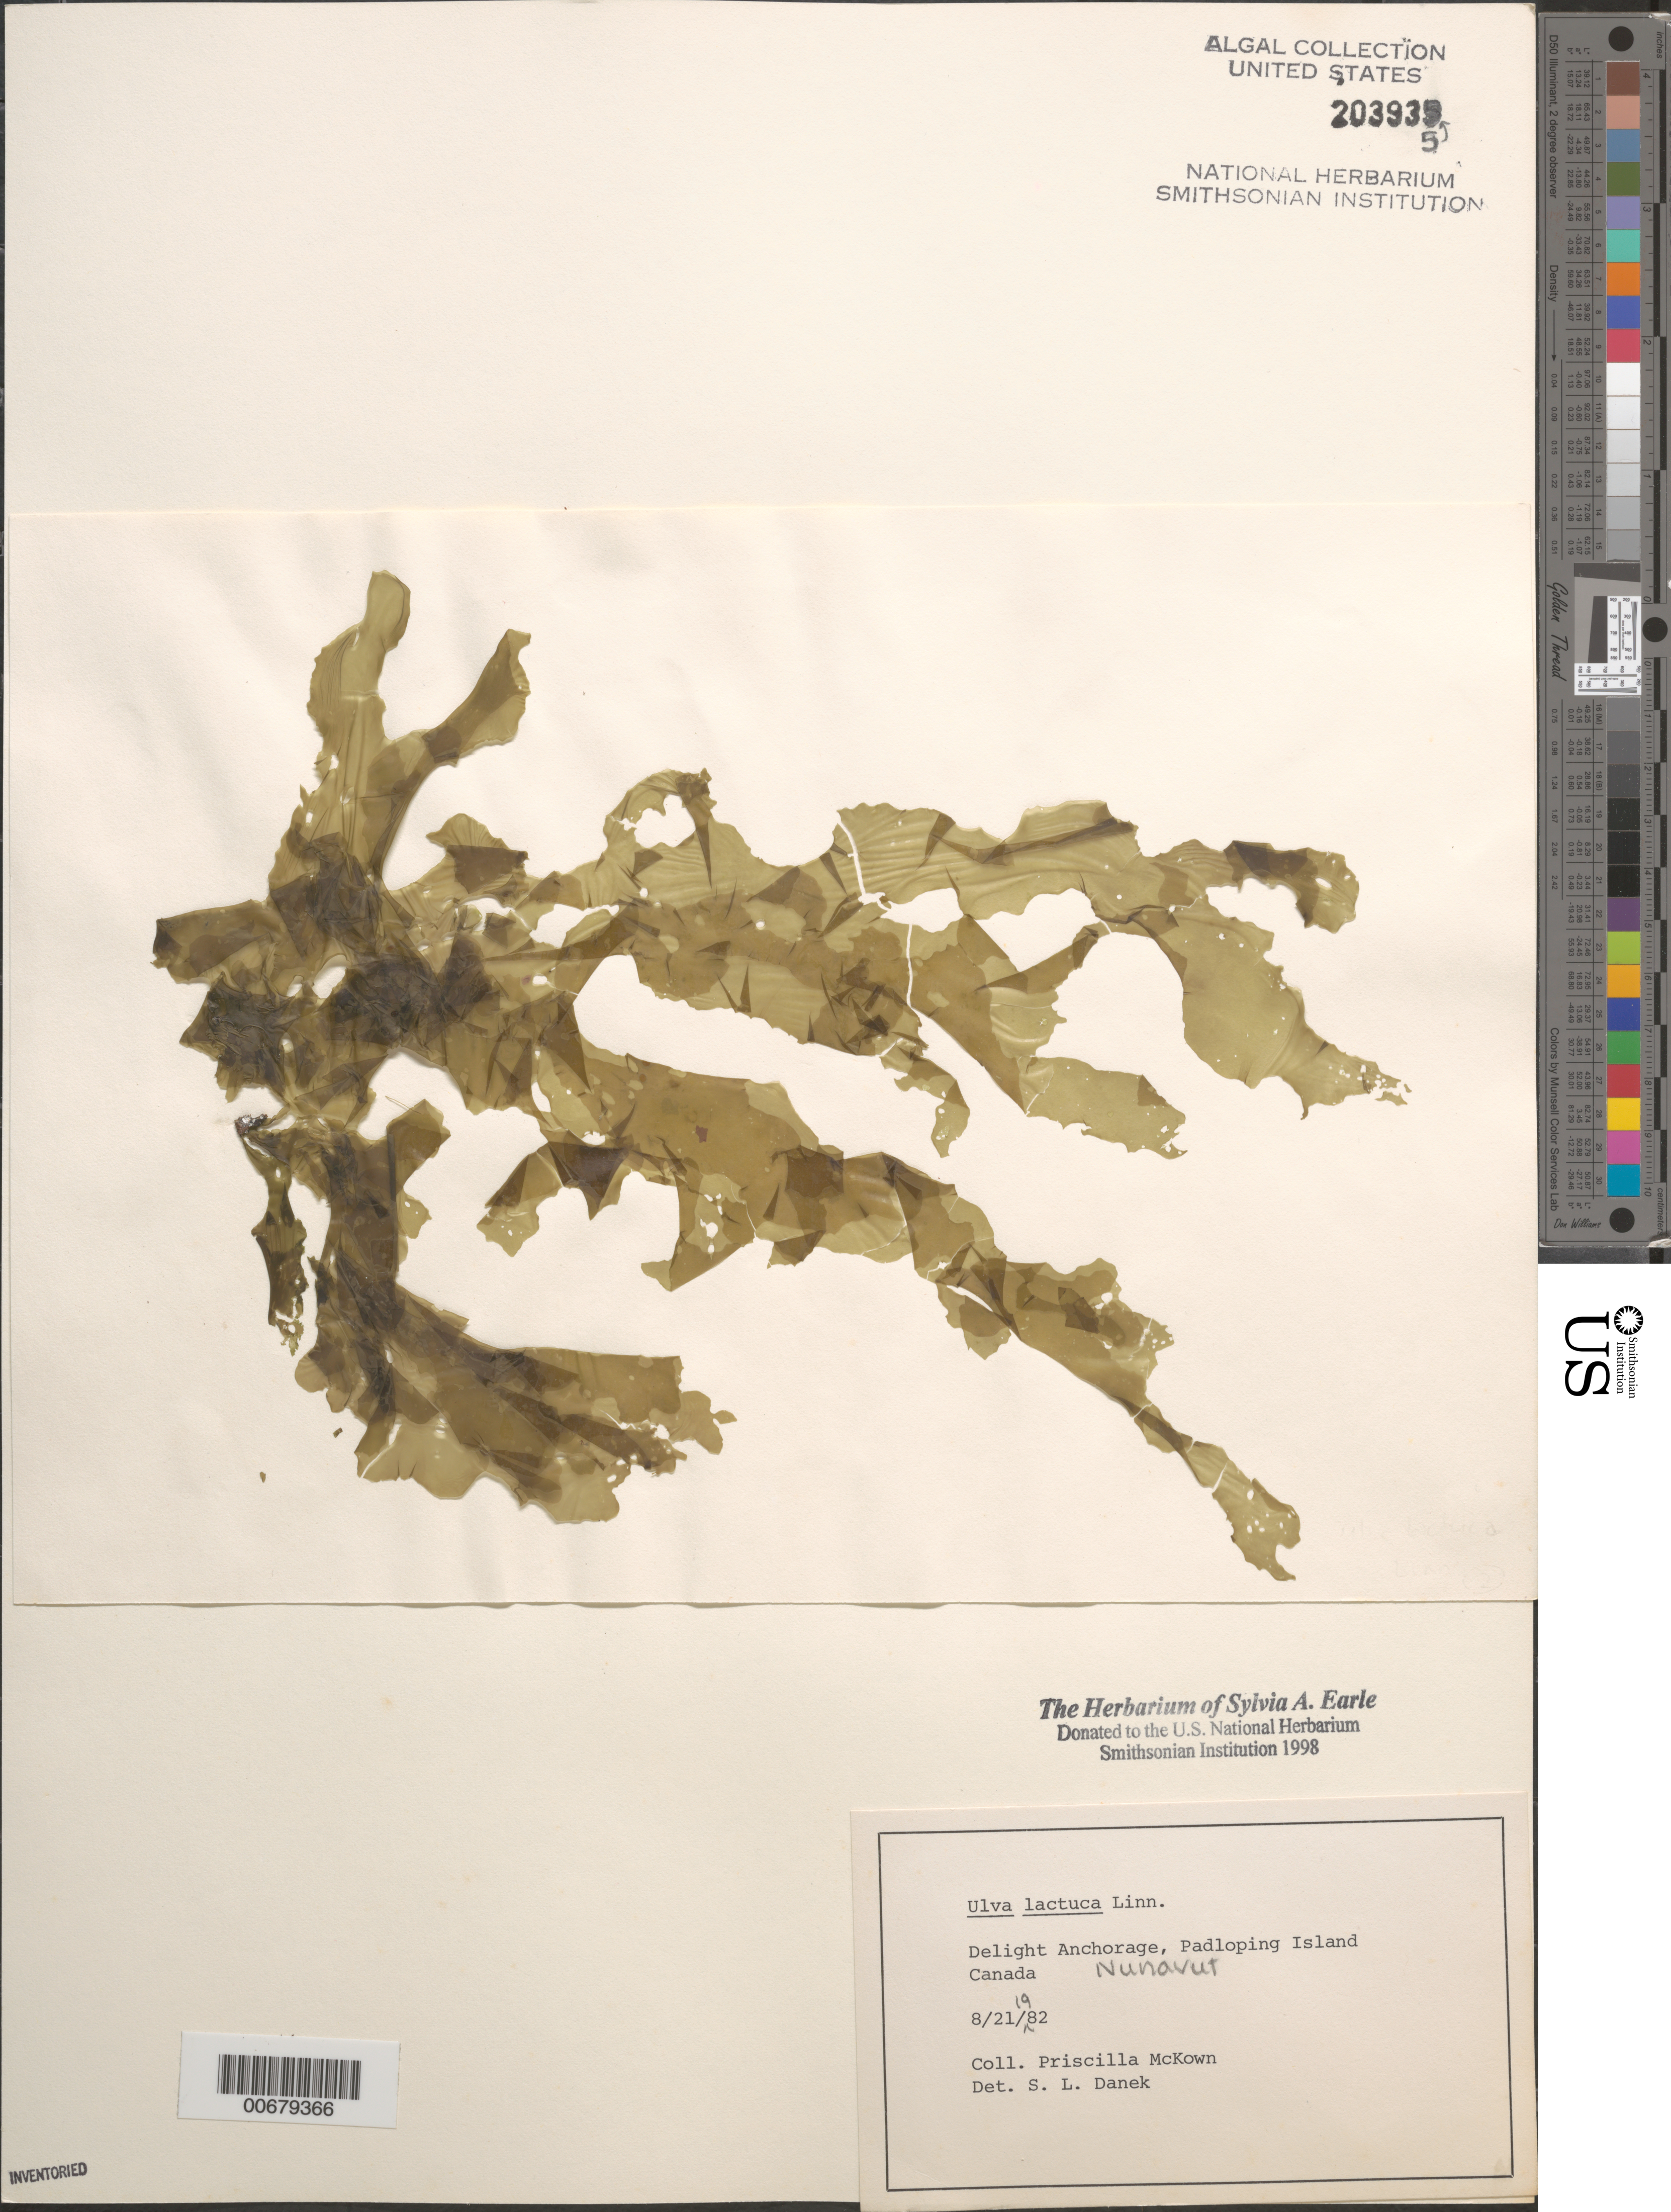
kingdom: Plantae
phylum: Chlorophyta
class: Ulvophyceae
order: Ulvales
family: Ulvaceae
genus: Ulva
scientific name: Ulva lactuca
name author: L.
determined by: Danek, S. L.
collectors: P. McKown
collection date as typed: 21 Aug 1982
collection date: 1982-08-21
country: Canada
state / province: Nunavut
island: Padloping Island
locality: Delight Anchorage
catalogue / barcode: US 203935